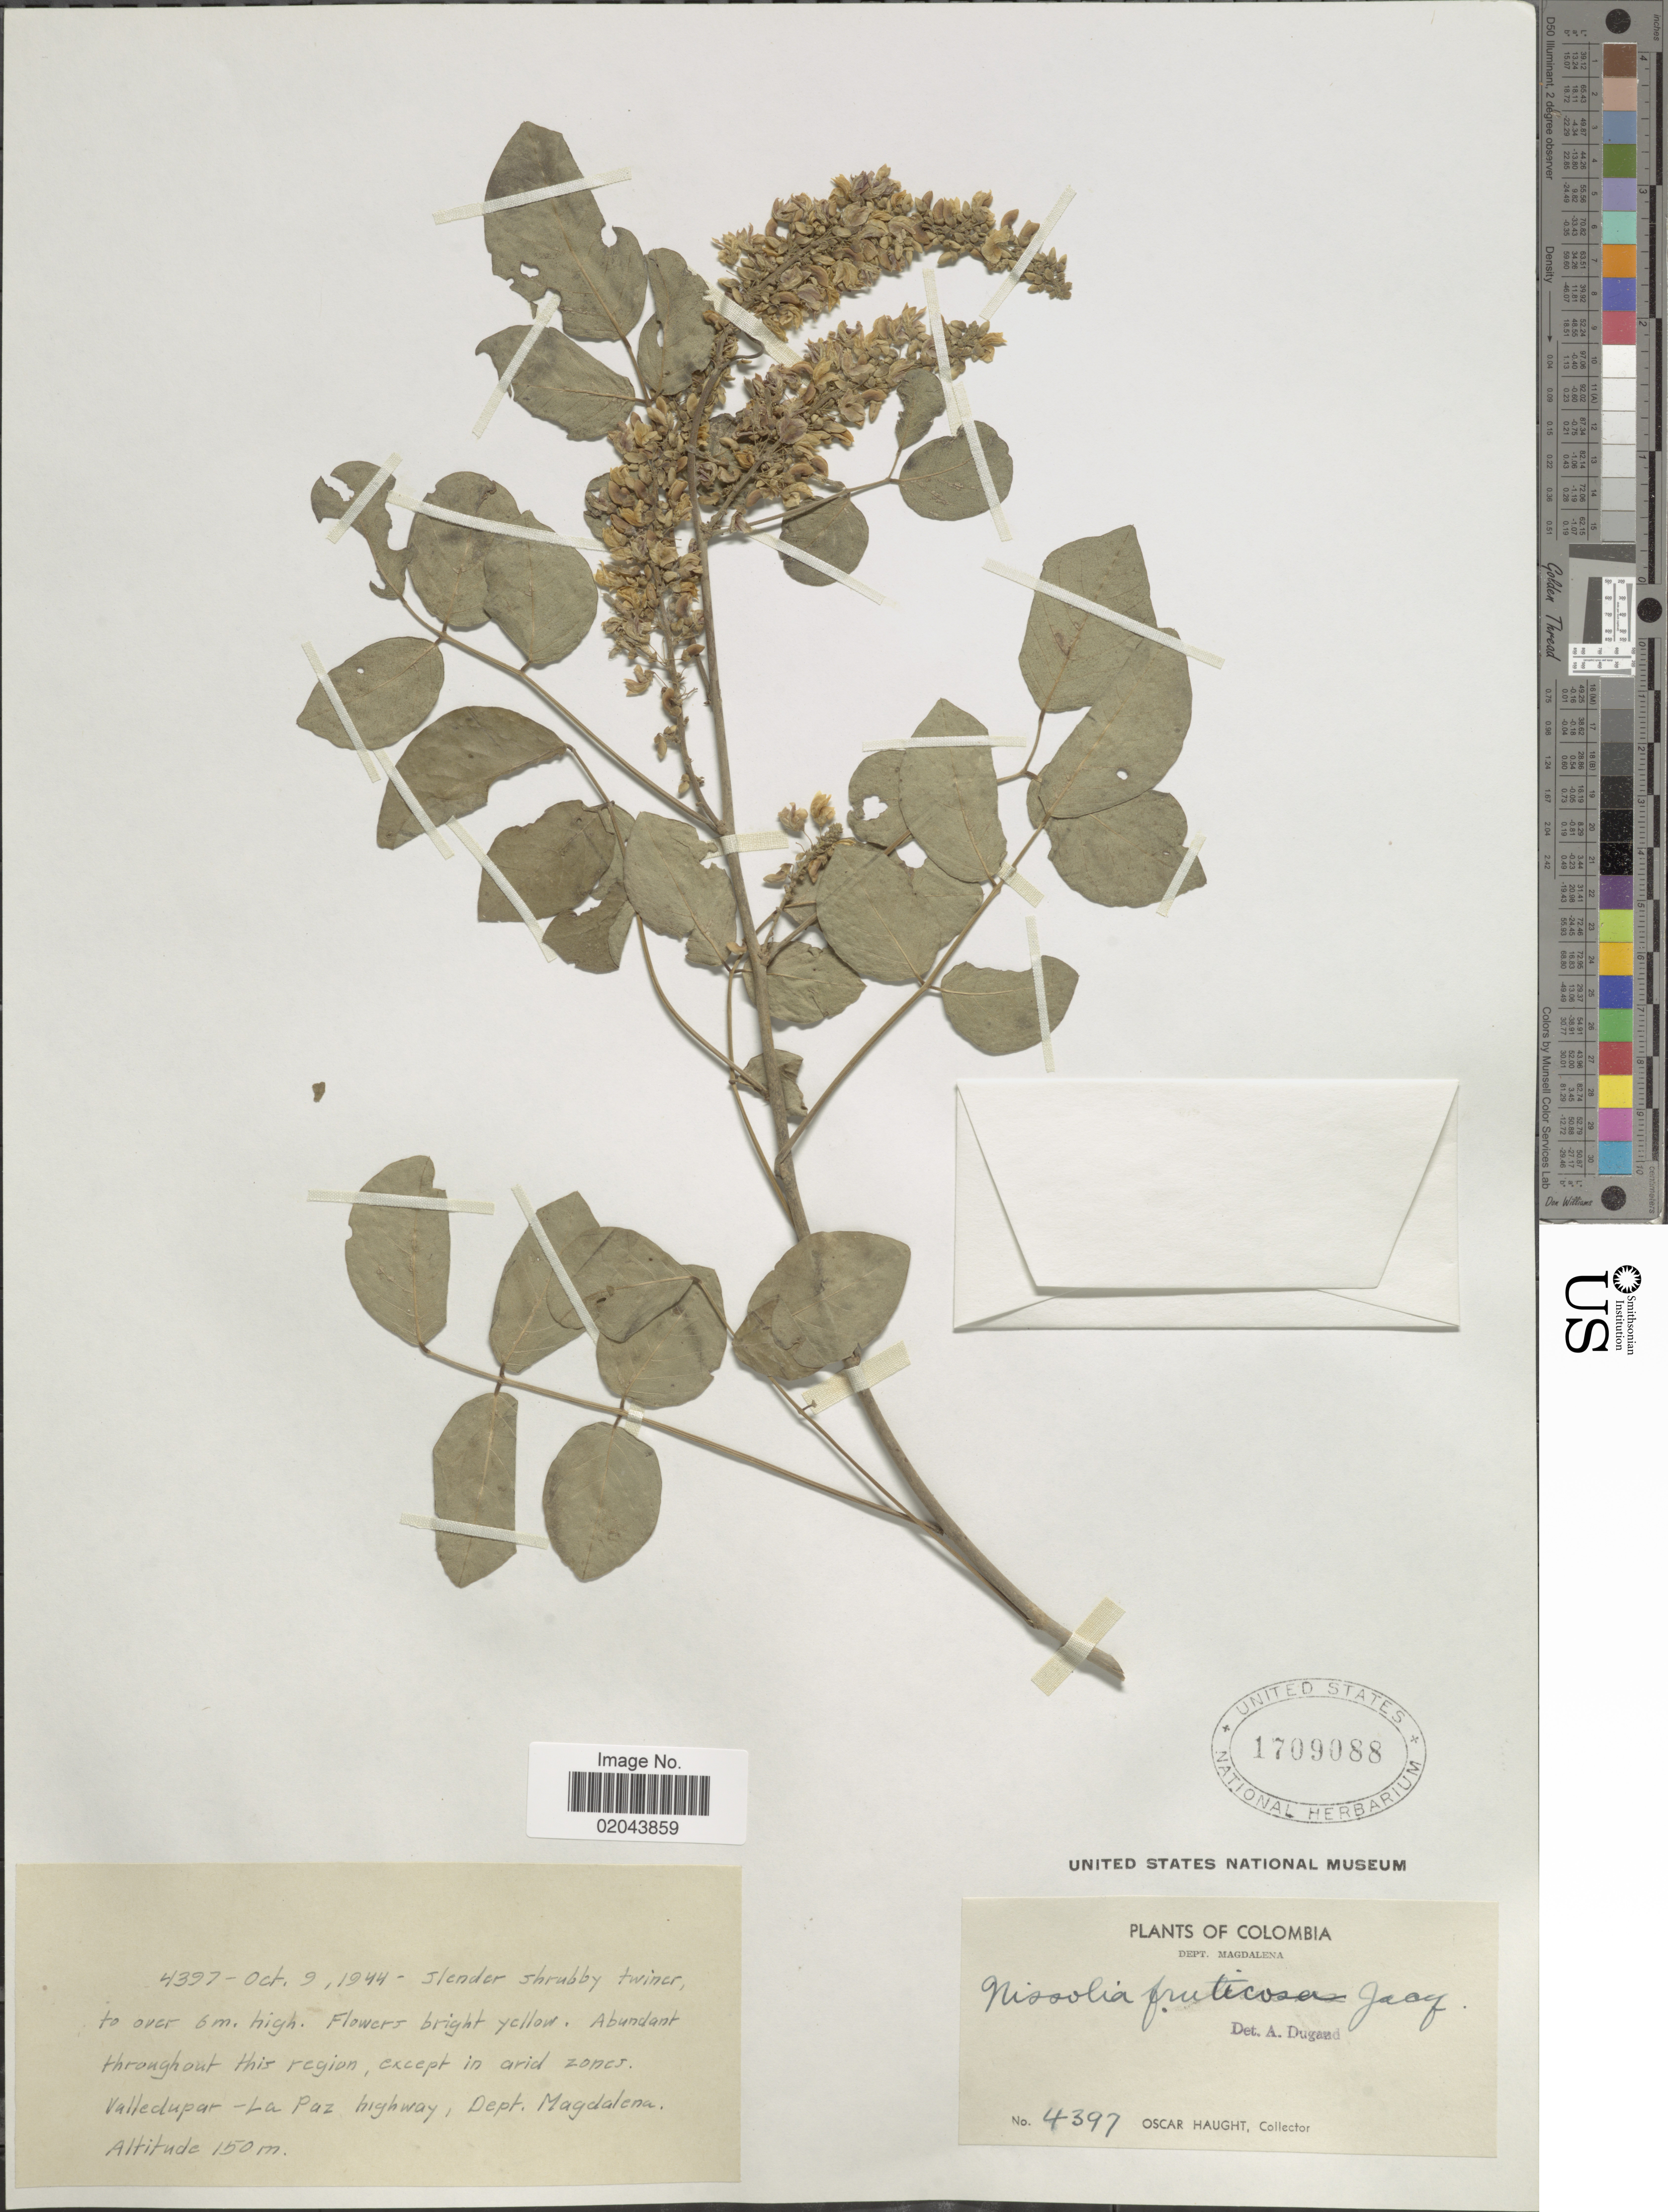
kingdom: Plantae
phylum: Tracheophyta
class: Magnoliopsida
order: Fabales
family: Fabaceae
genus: Nissolia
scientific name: Nissolia fruticosa var. fruticosa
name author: Jacq.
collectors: O. L. Haught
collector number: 4397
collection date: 1944-10-09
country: Colombia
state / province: Magdalena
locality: Abundant throughout this region, except in arid zones, Valledupar-La Paz highway.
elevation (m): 150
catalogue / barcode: US 1709088